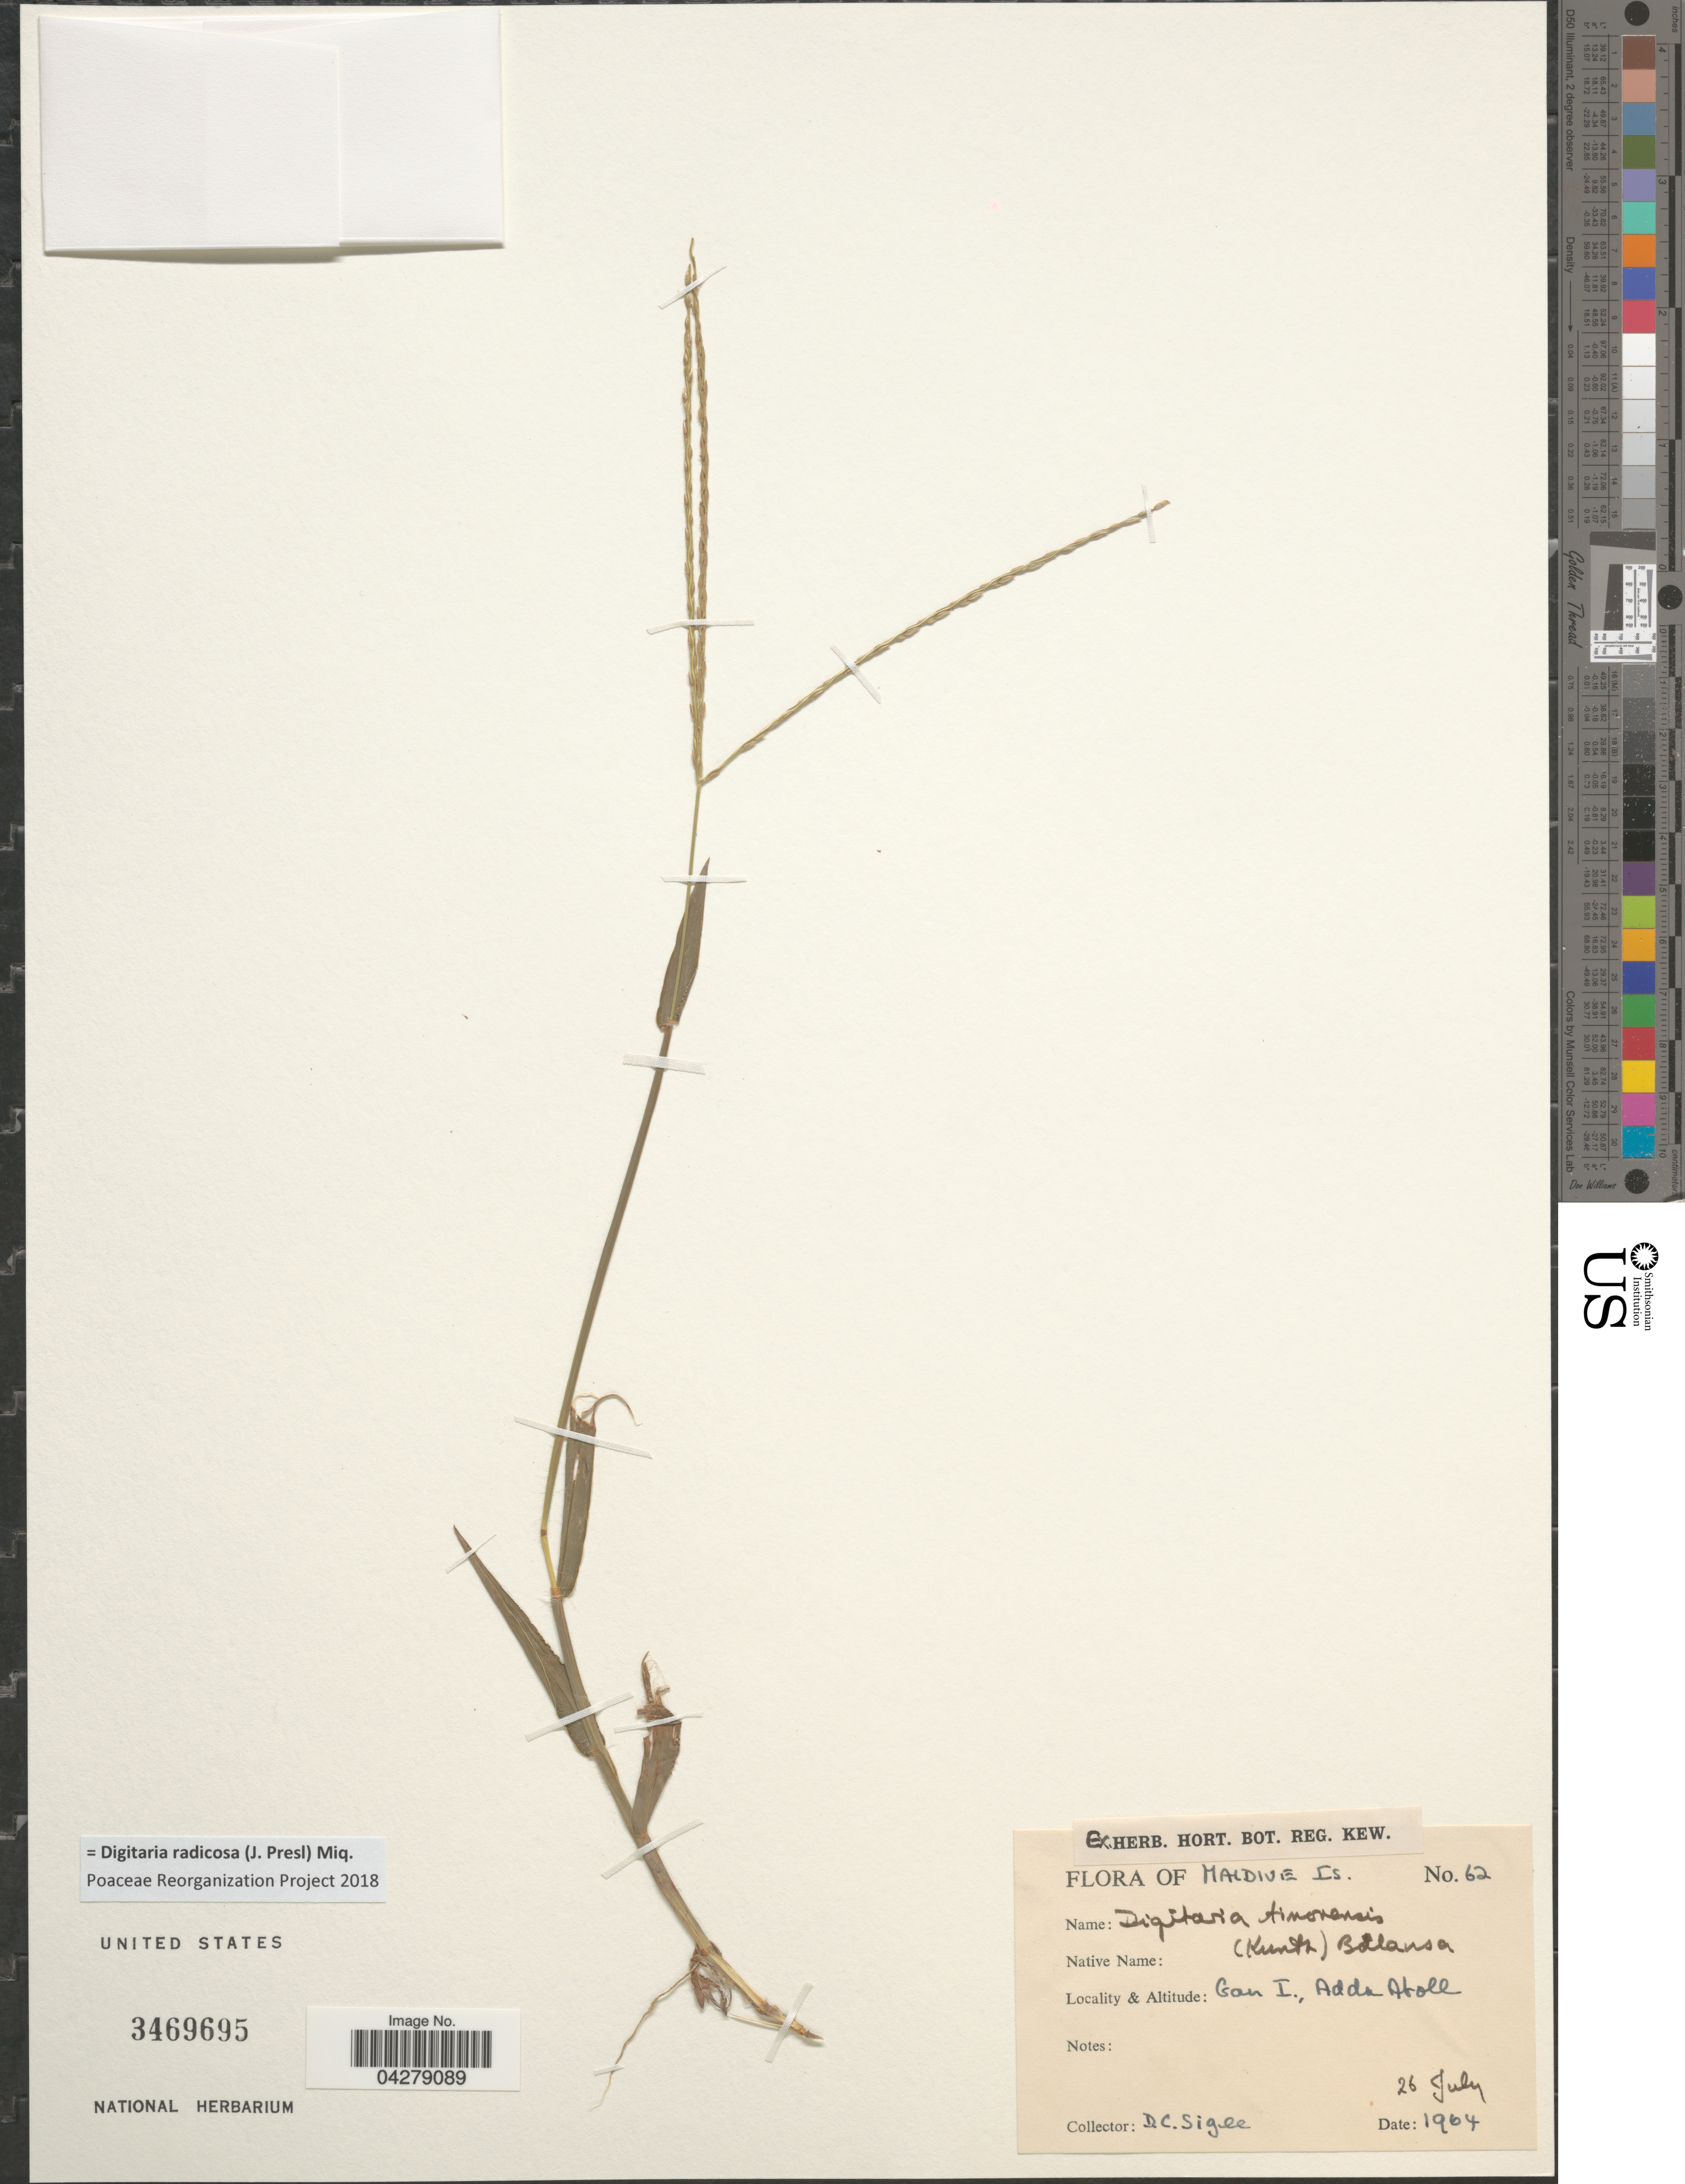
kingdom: Plantae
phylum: Tracheophyta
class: Liliopsida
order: Poales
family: Poaceae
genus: Digitaria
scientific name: Digitaria radicosa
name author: (J. Presl) Miq.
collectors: D. C. Sigee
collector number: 62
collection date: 1964-07-26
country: Maldive Islands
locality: Gan I., Addu Atoll.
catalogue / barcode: US 3469695